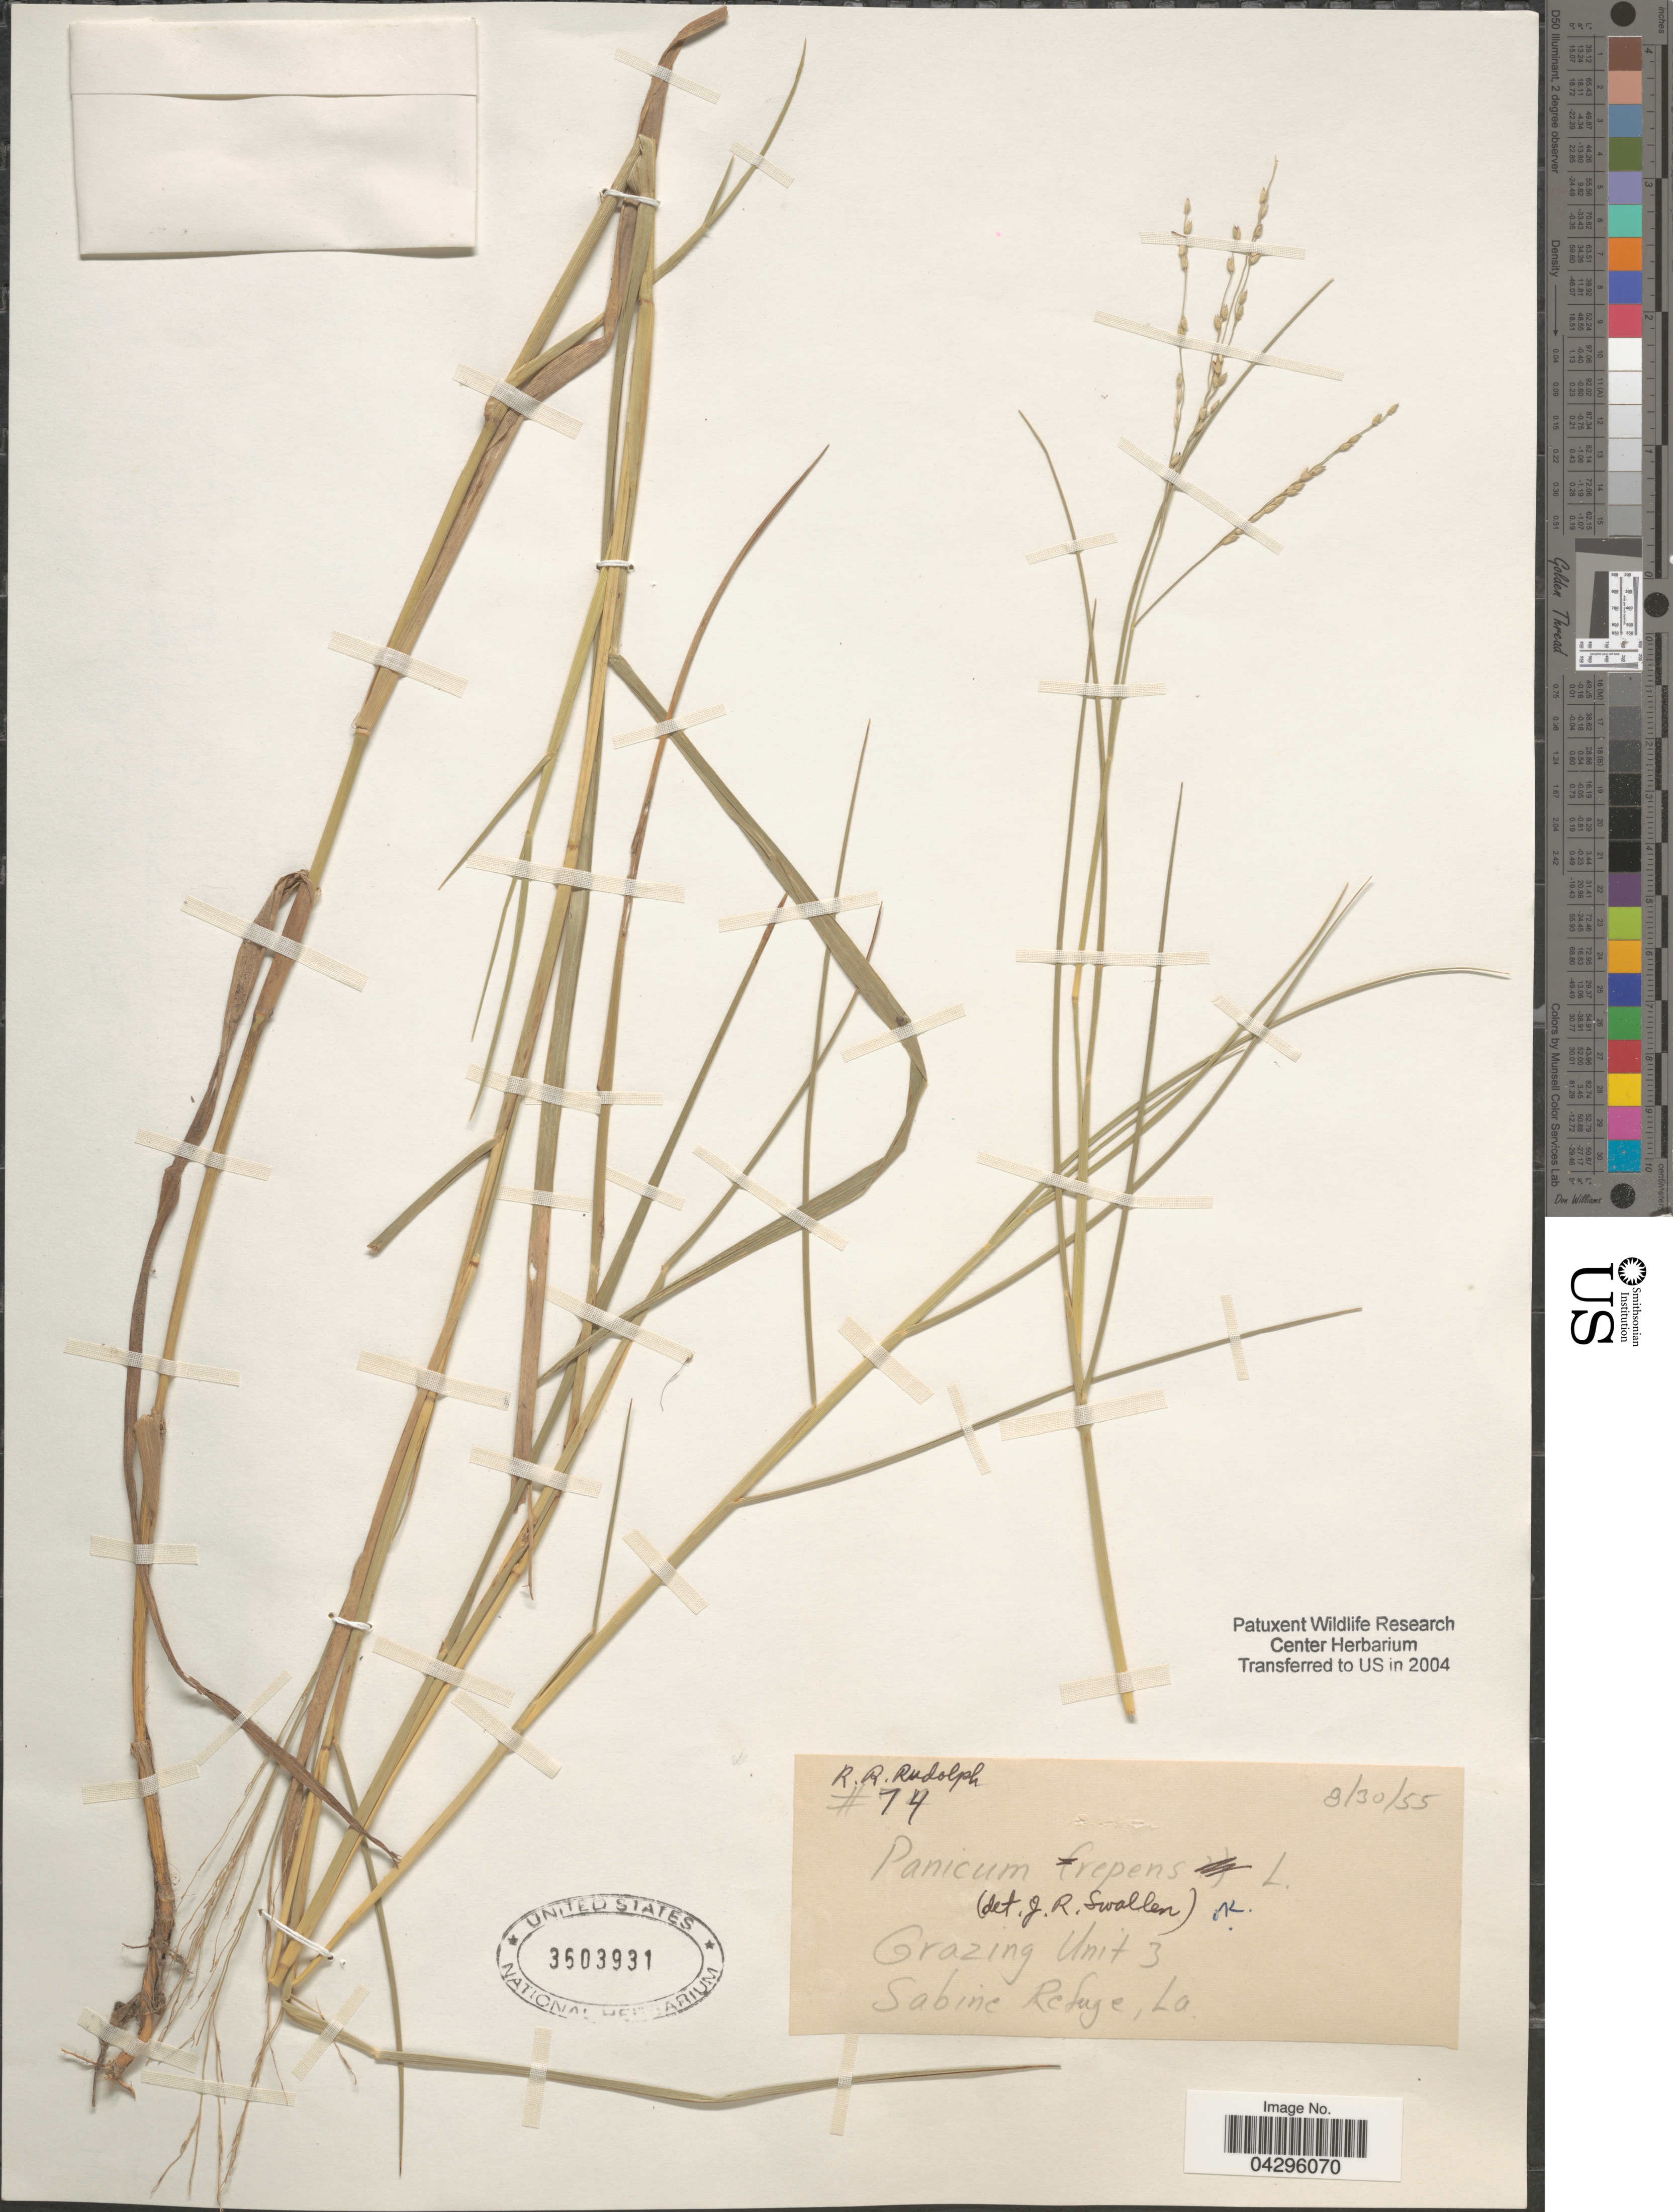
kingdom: Plantae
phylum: Tracheophyta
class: Liliopsida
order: Poales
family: Poaceae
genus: Panicum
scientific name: Panicum repens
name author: L.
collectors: R. Rudolph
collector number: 74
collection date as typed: Transcribed d/m/y: 30/8/55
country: United States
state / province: Louisiana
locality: Grazing Unit 3 Sabine Refuge.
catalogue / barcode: US 3603931